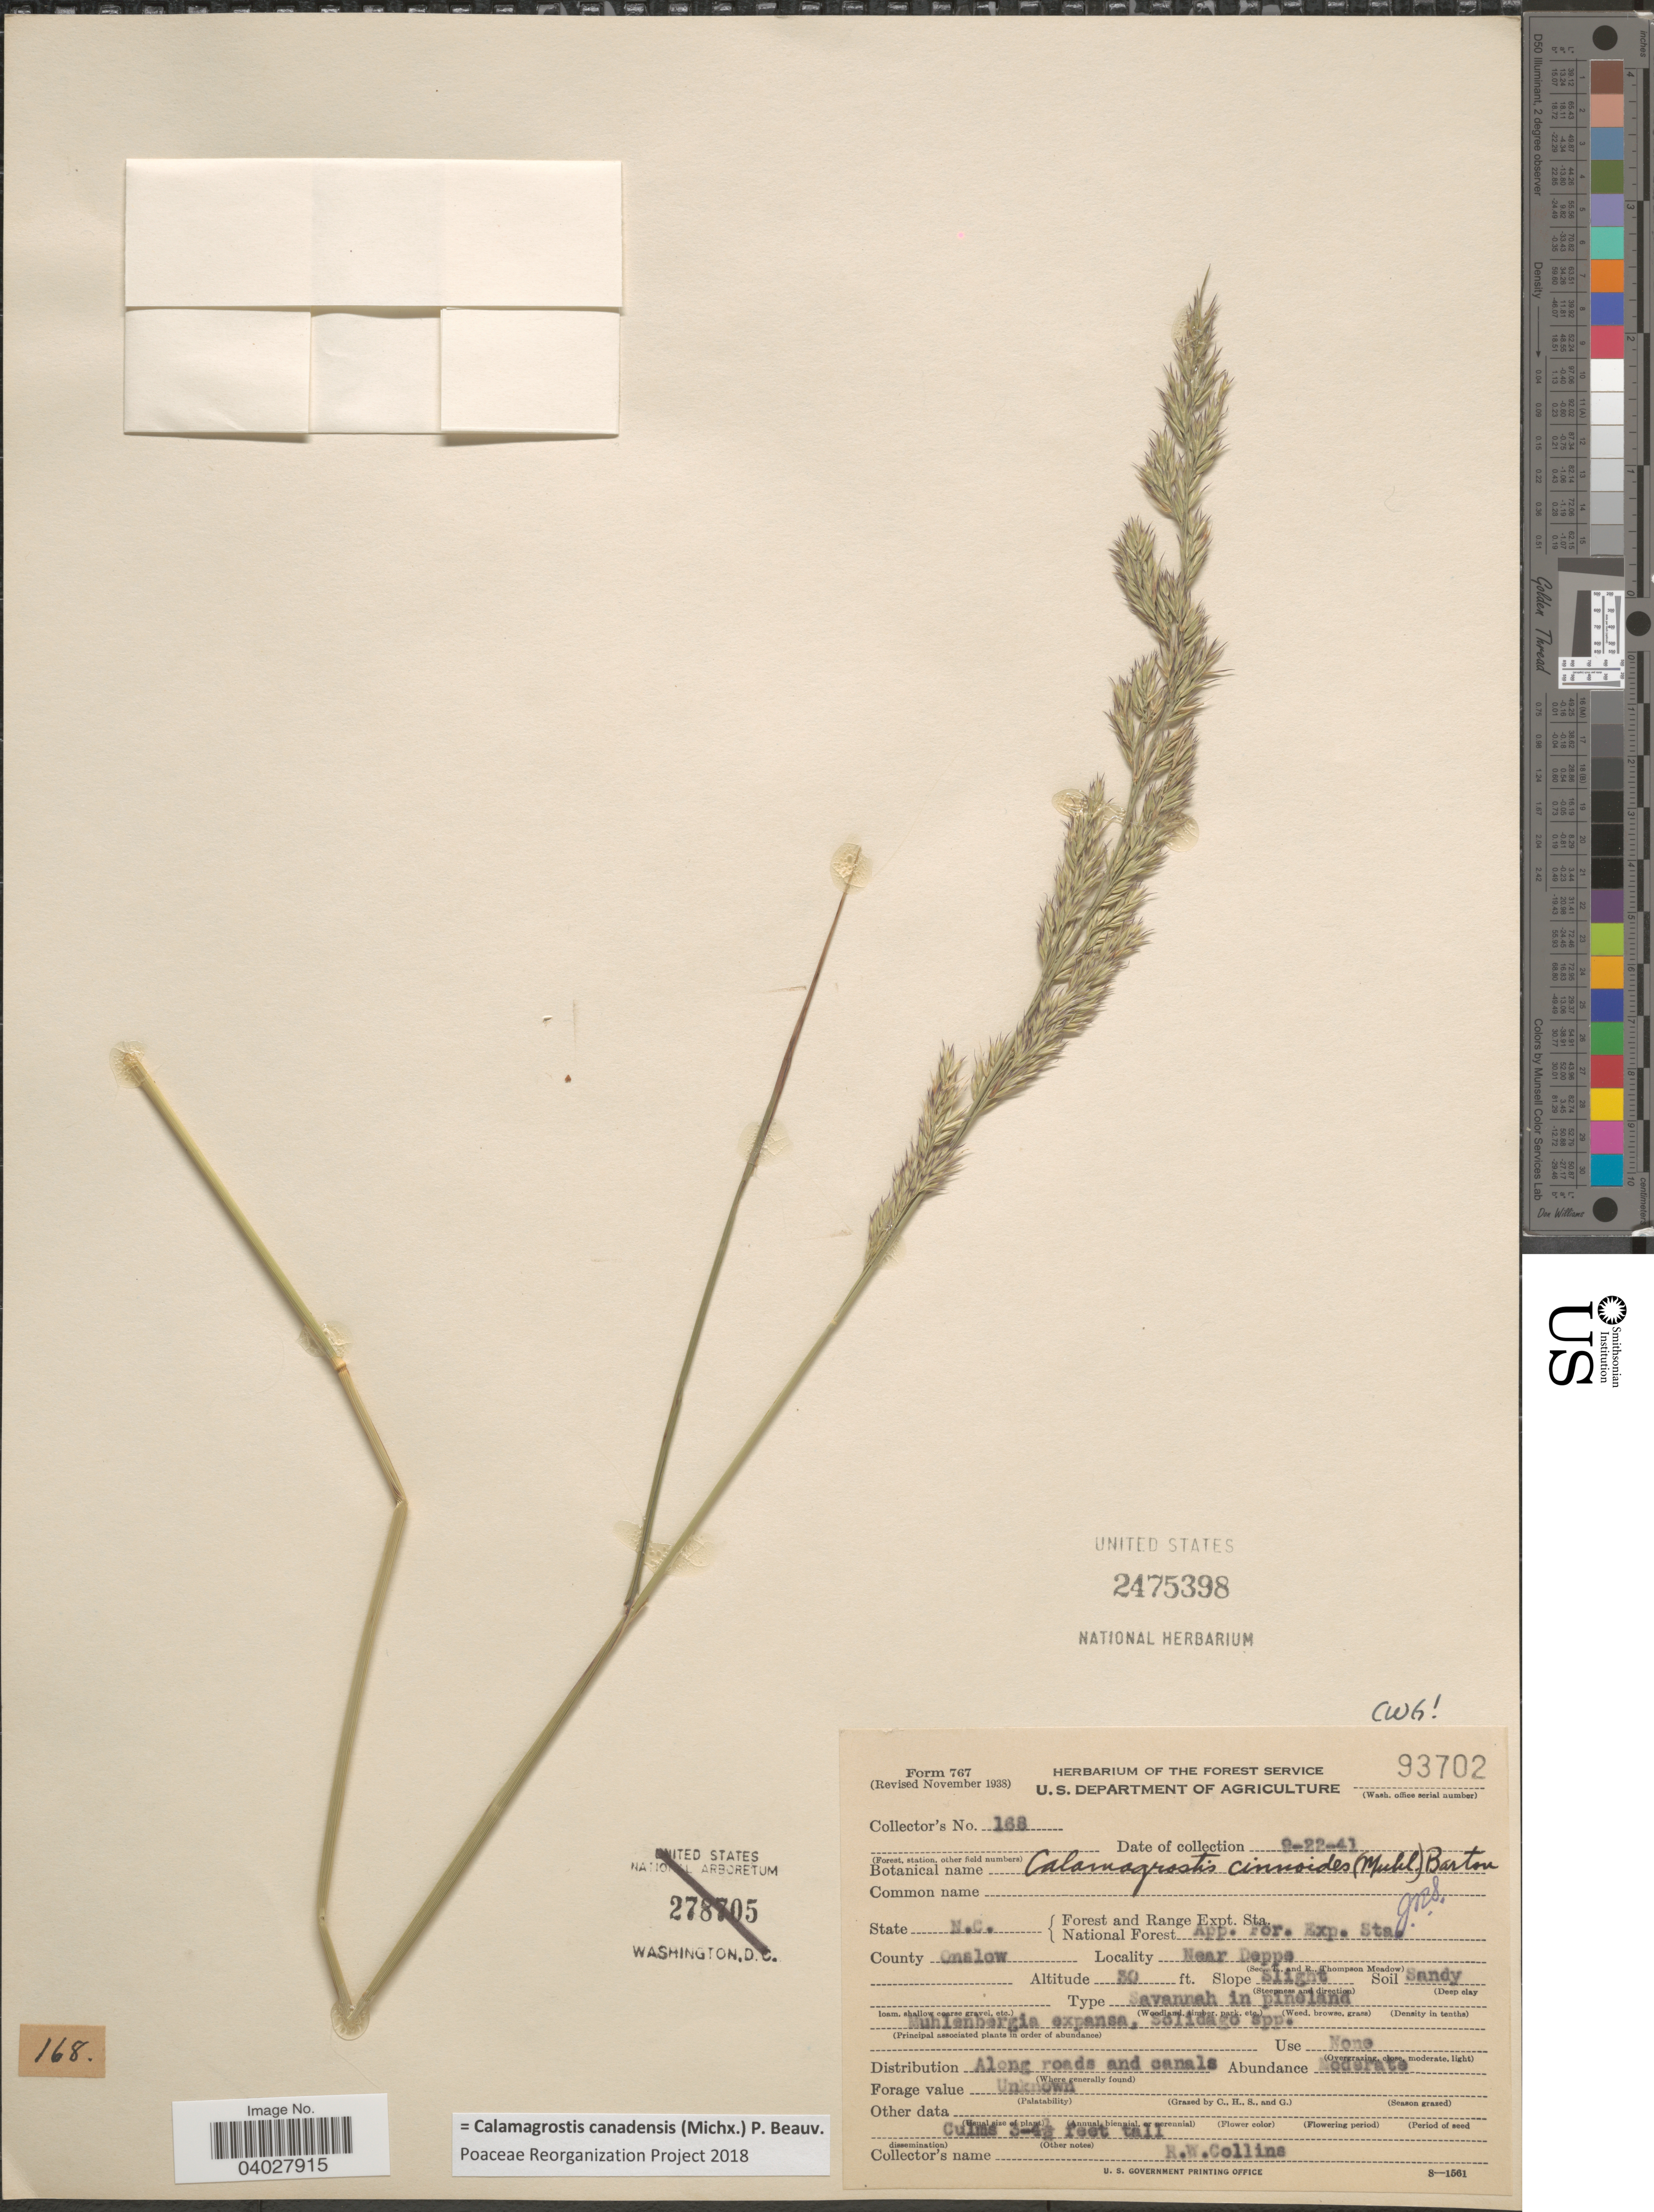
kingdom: Plantae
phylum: Tracheophyta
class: Liliopsida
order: Poales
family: Poaceae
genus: Calamagrostis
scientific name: Calamagrostis canadensis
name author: (Michx.) P. Beauv.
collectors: R. Collins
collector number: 168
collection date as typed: Transcribed d/m/y: 22/9/41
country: United States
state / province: North Carolina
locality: Forest and Range Expt. Sta. National Forest App. For. Exp. Sta. County Onslow. Near Deppe.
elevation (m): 9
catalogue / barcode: US 2475398